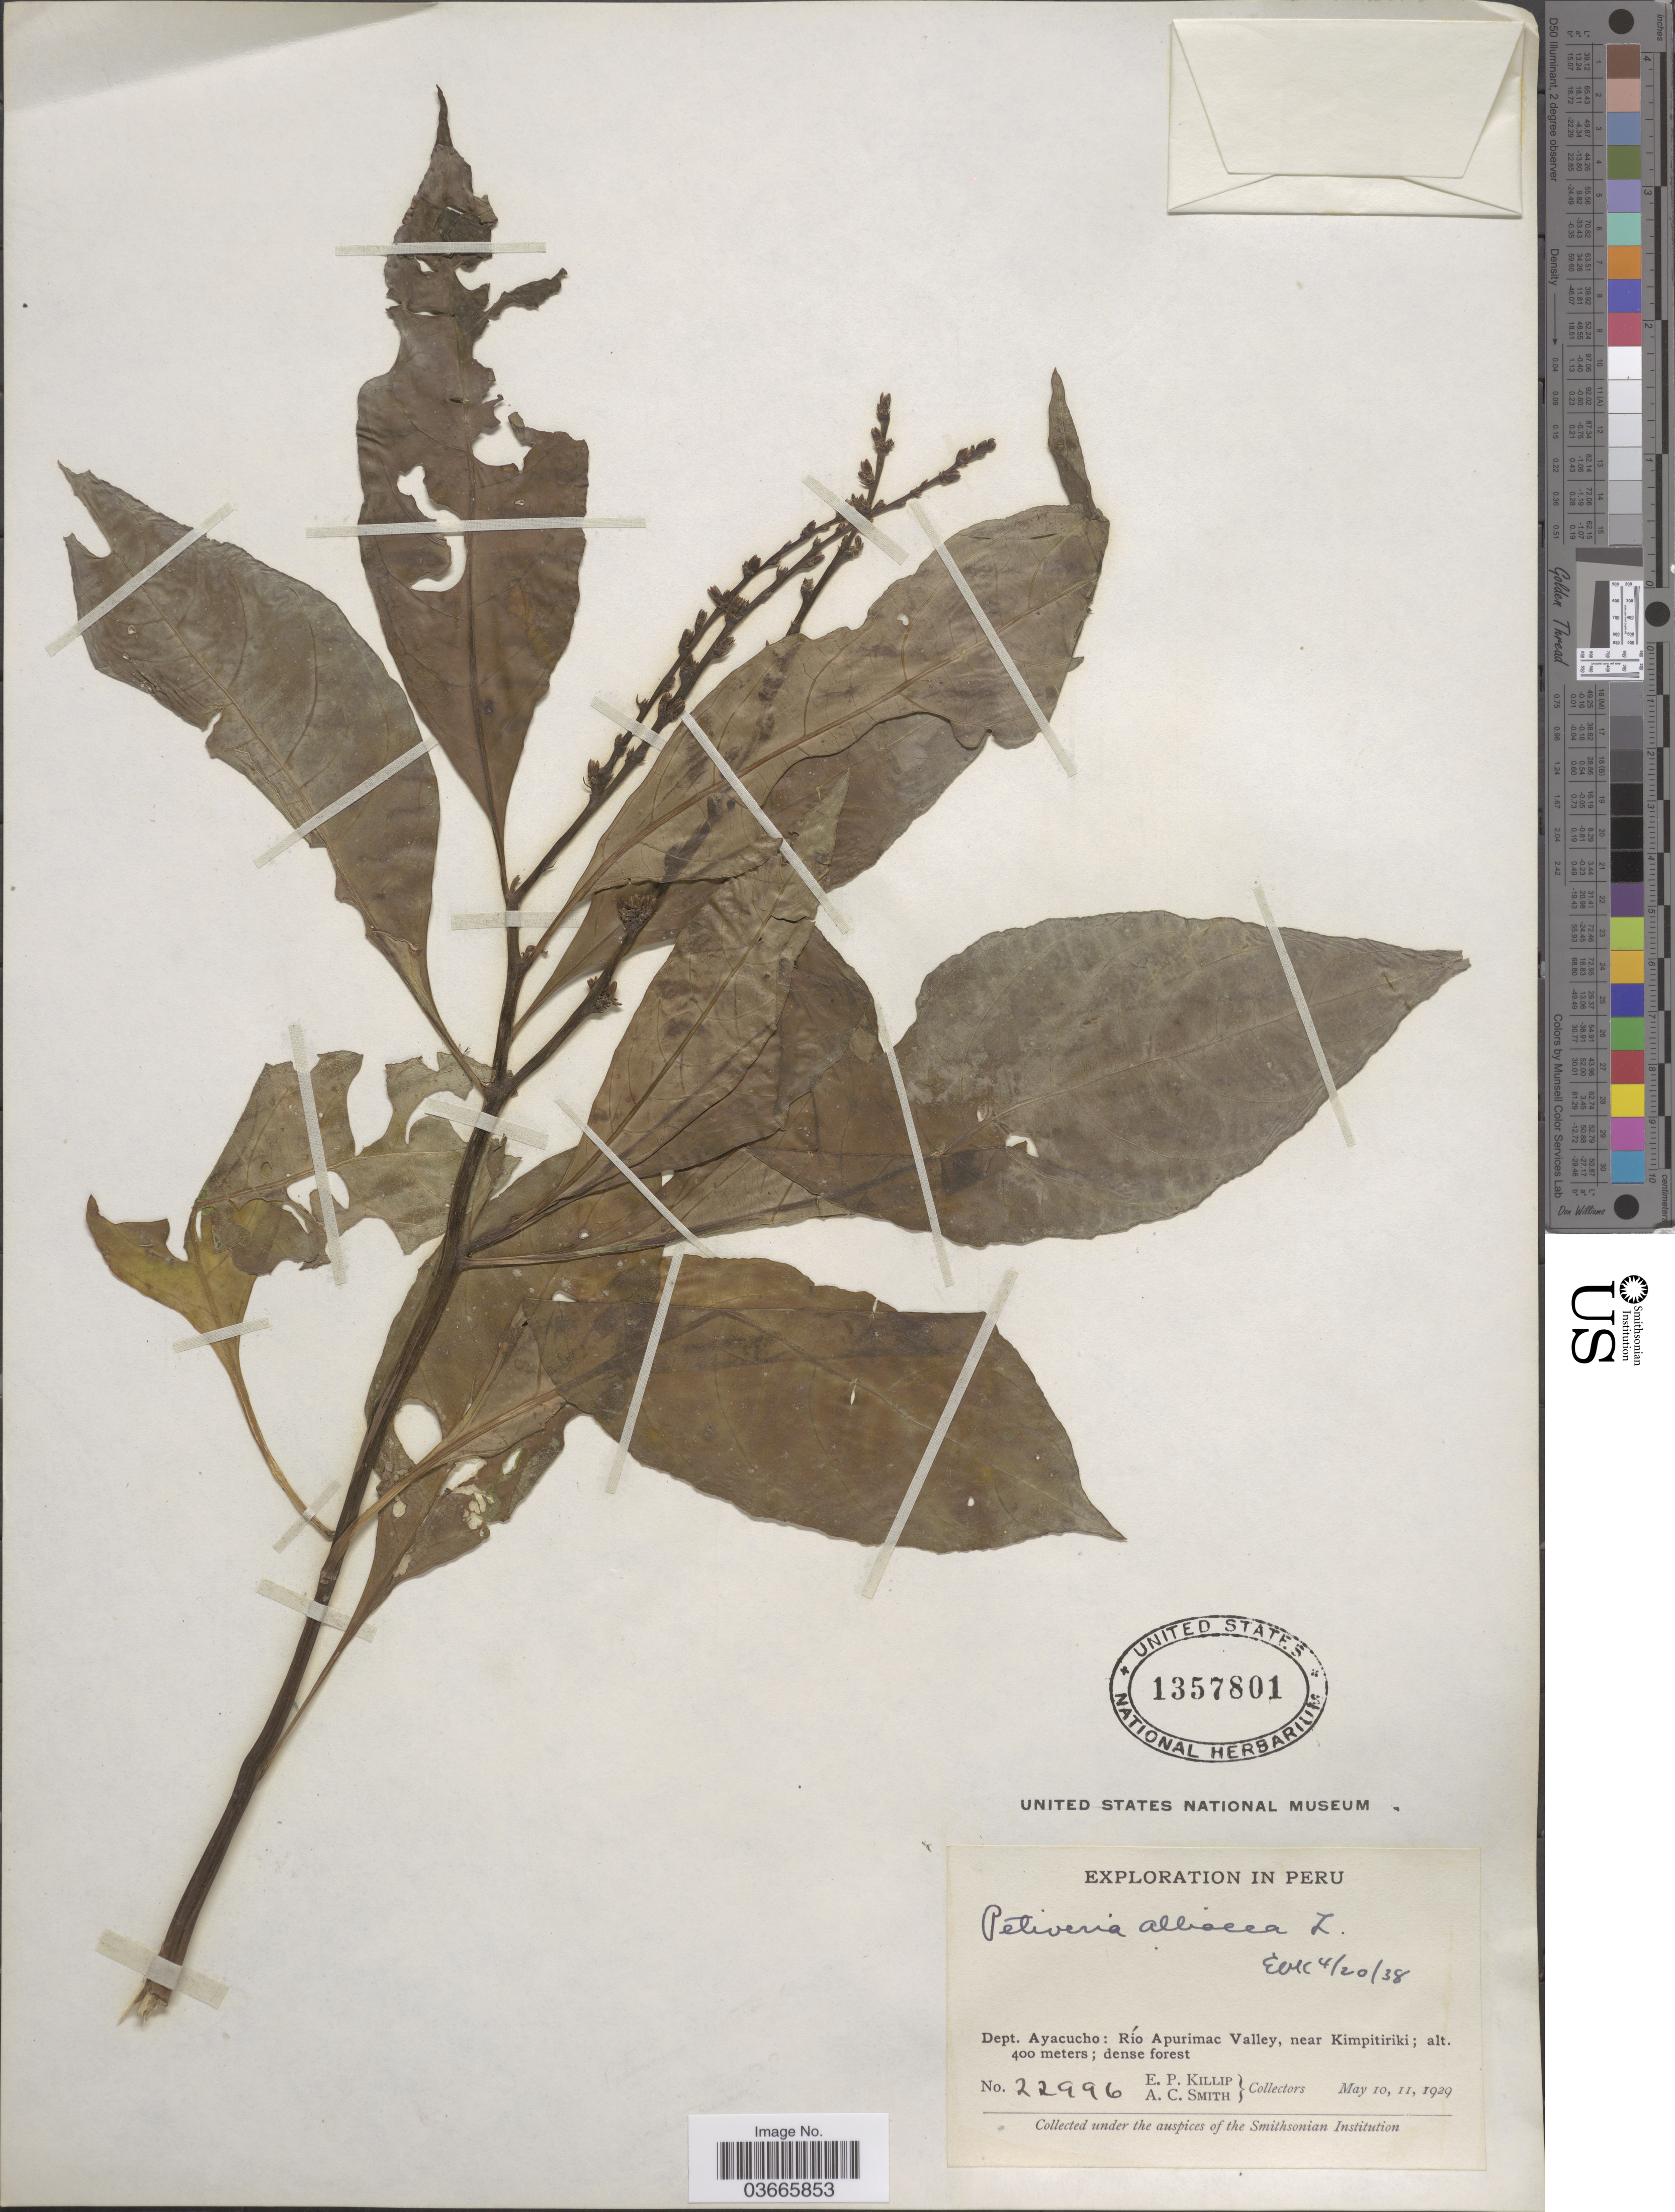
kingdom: Plantae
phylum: Tracheophyta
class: Magnoliopsida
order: Caryophyllales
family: Phytolaccaceae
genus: Petiveria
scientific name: Petiveria alliacea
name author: L.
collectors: E. P. Killip & A. C. Smith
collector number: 22996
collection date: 1929-05-10/1929-05-11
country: Peru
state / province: Ayacucho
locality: Dept. Ayacucho: Río Apurimac Valley, near Kimpitiriki.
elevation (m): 400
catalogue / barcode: US 1357801